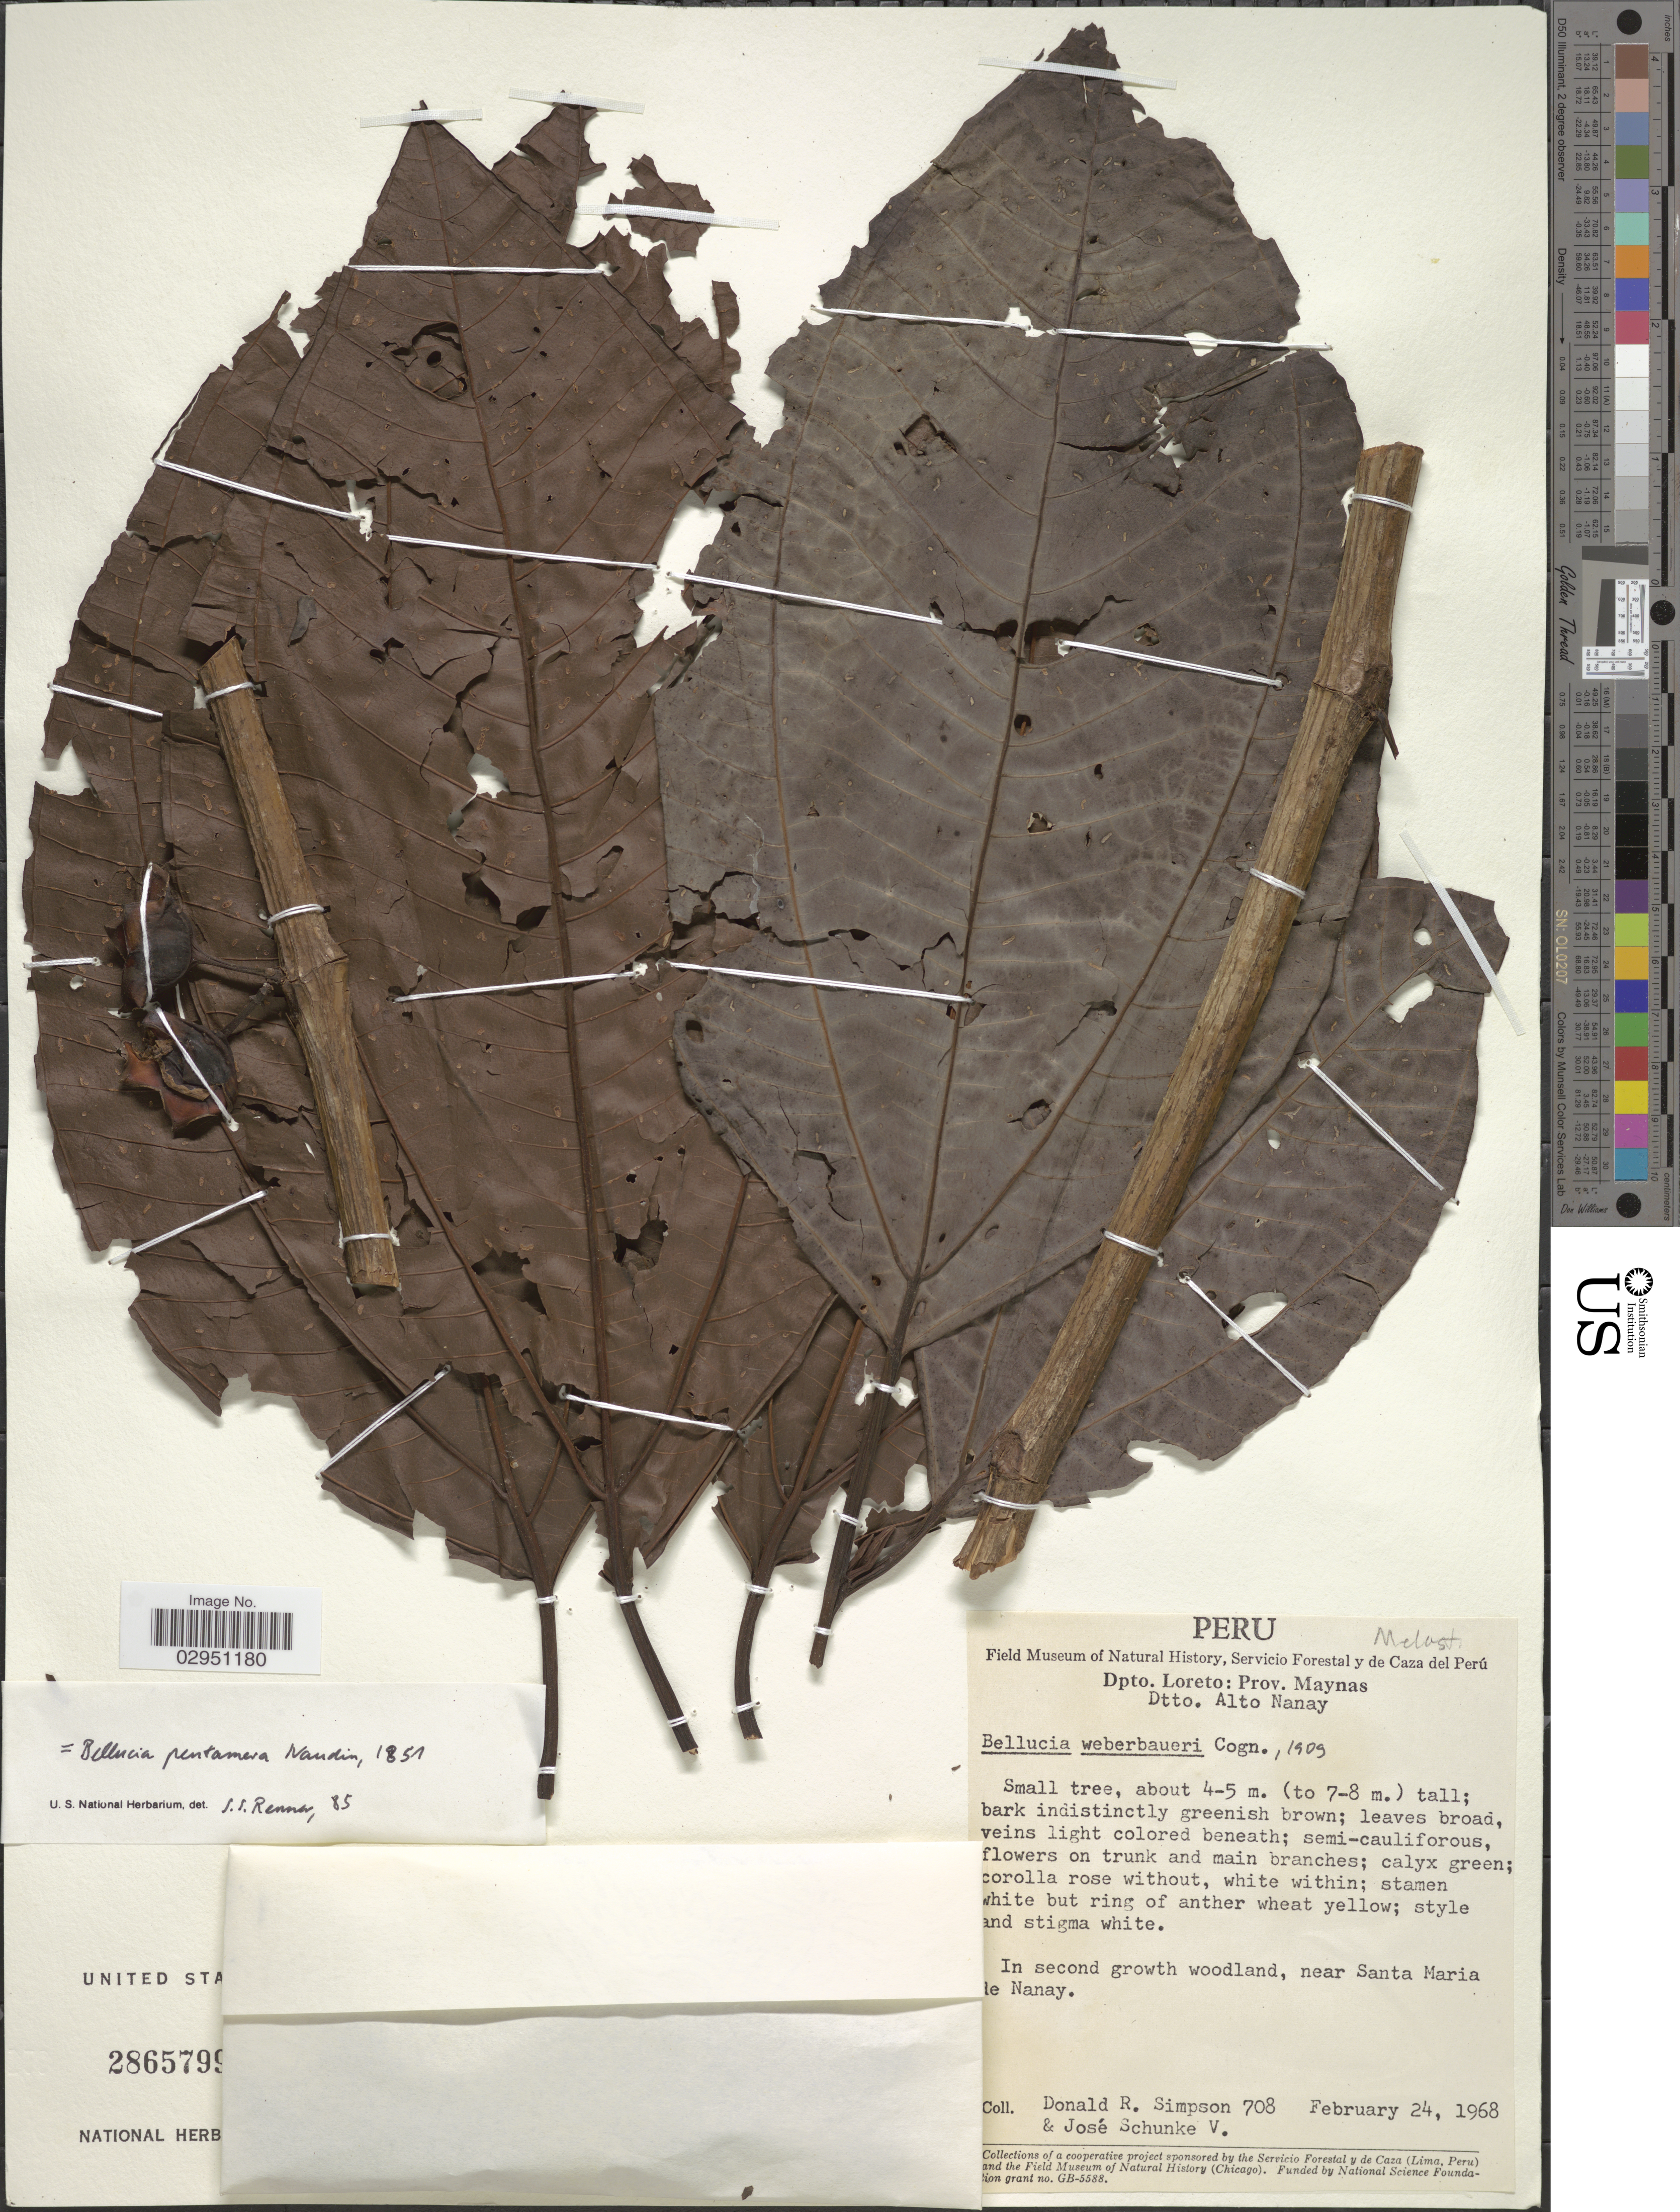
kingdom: Plantae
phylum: Tracheophyta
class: Magnoliopsida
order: Myrtales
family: Melastomataceae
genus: Bellucia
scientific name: Bellucia pentamera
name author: Naudin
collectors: D. R. Simpson & J. Schunke Vigo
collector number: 708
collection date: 1968-02-24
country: Peru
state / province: Loreto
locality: Dpto. Loreto: Prov. Maynas. Dtto. Alto Nanay. Near Santa Maria de Nanay.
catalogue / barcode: US 2865799